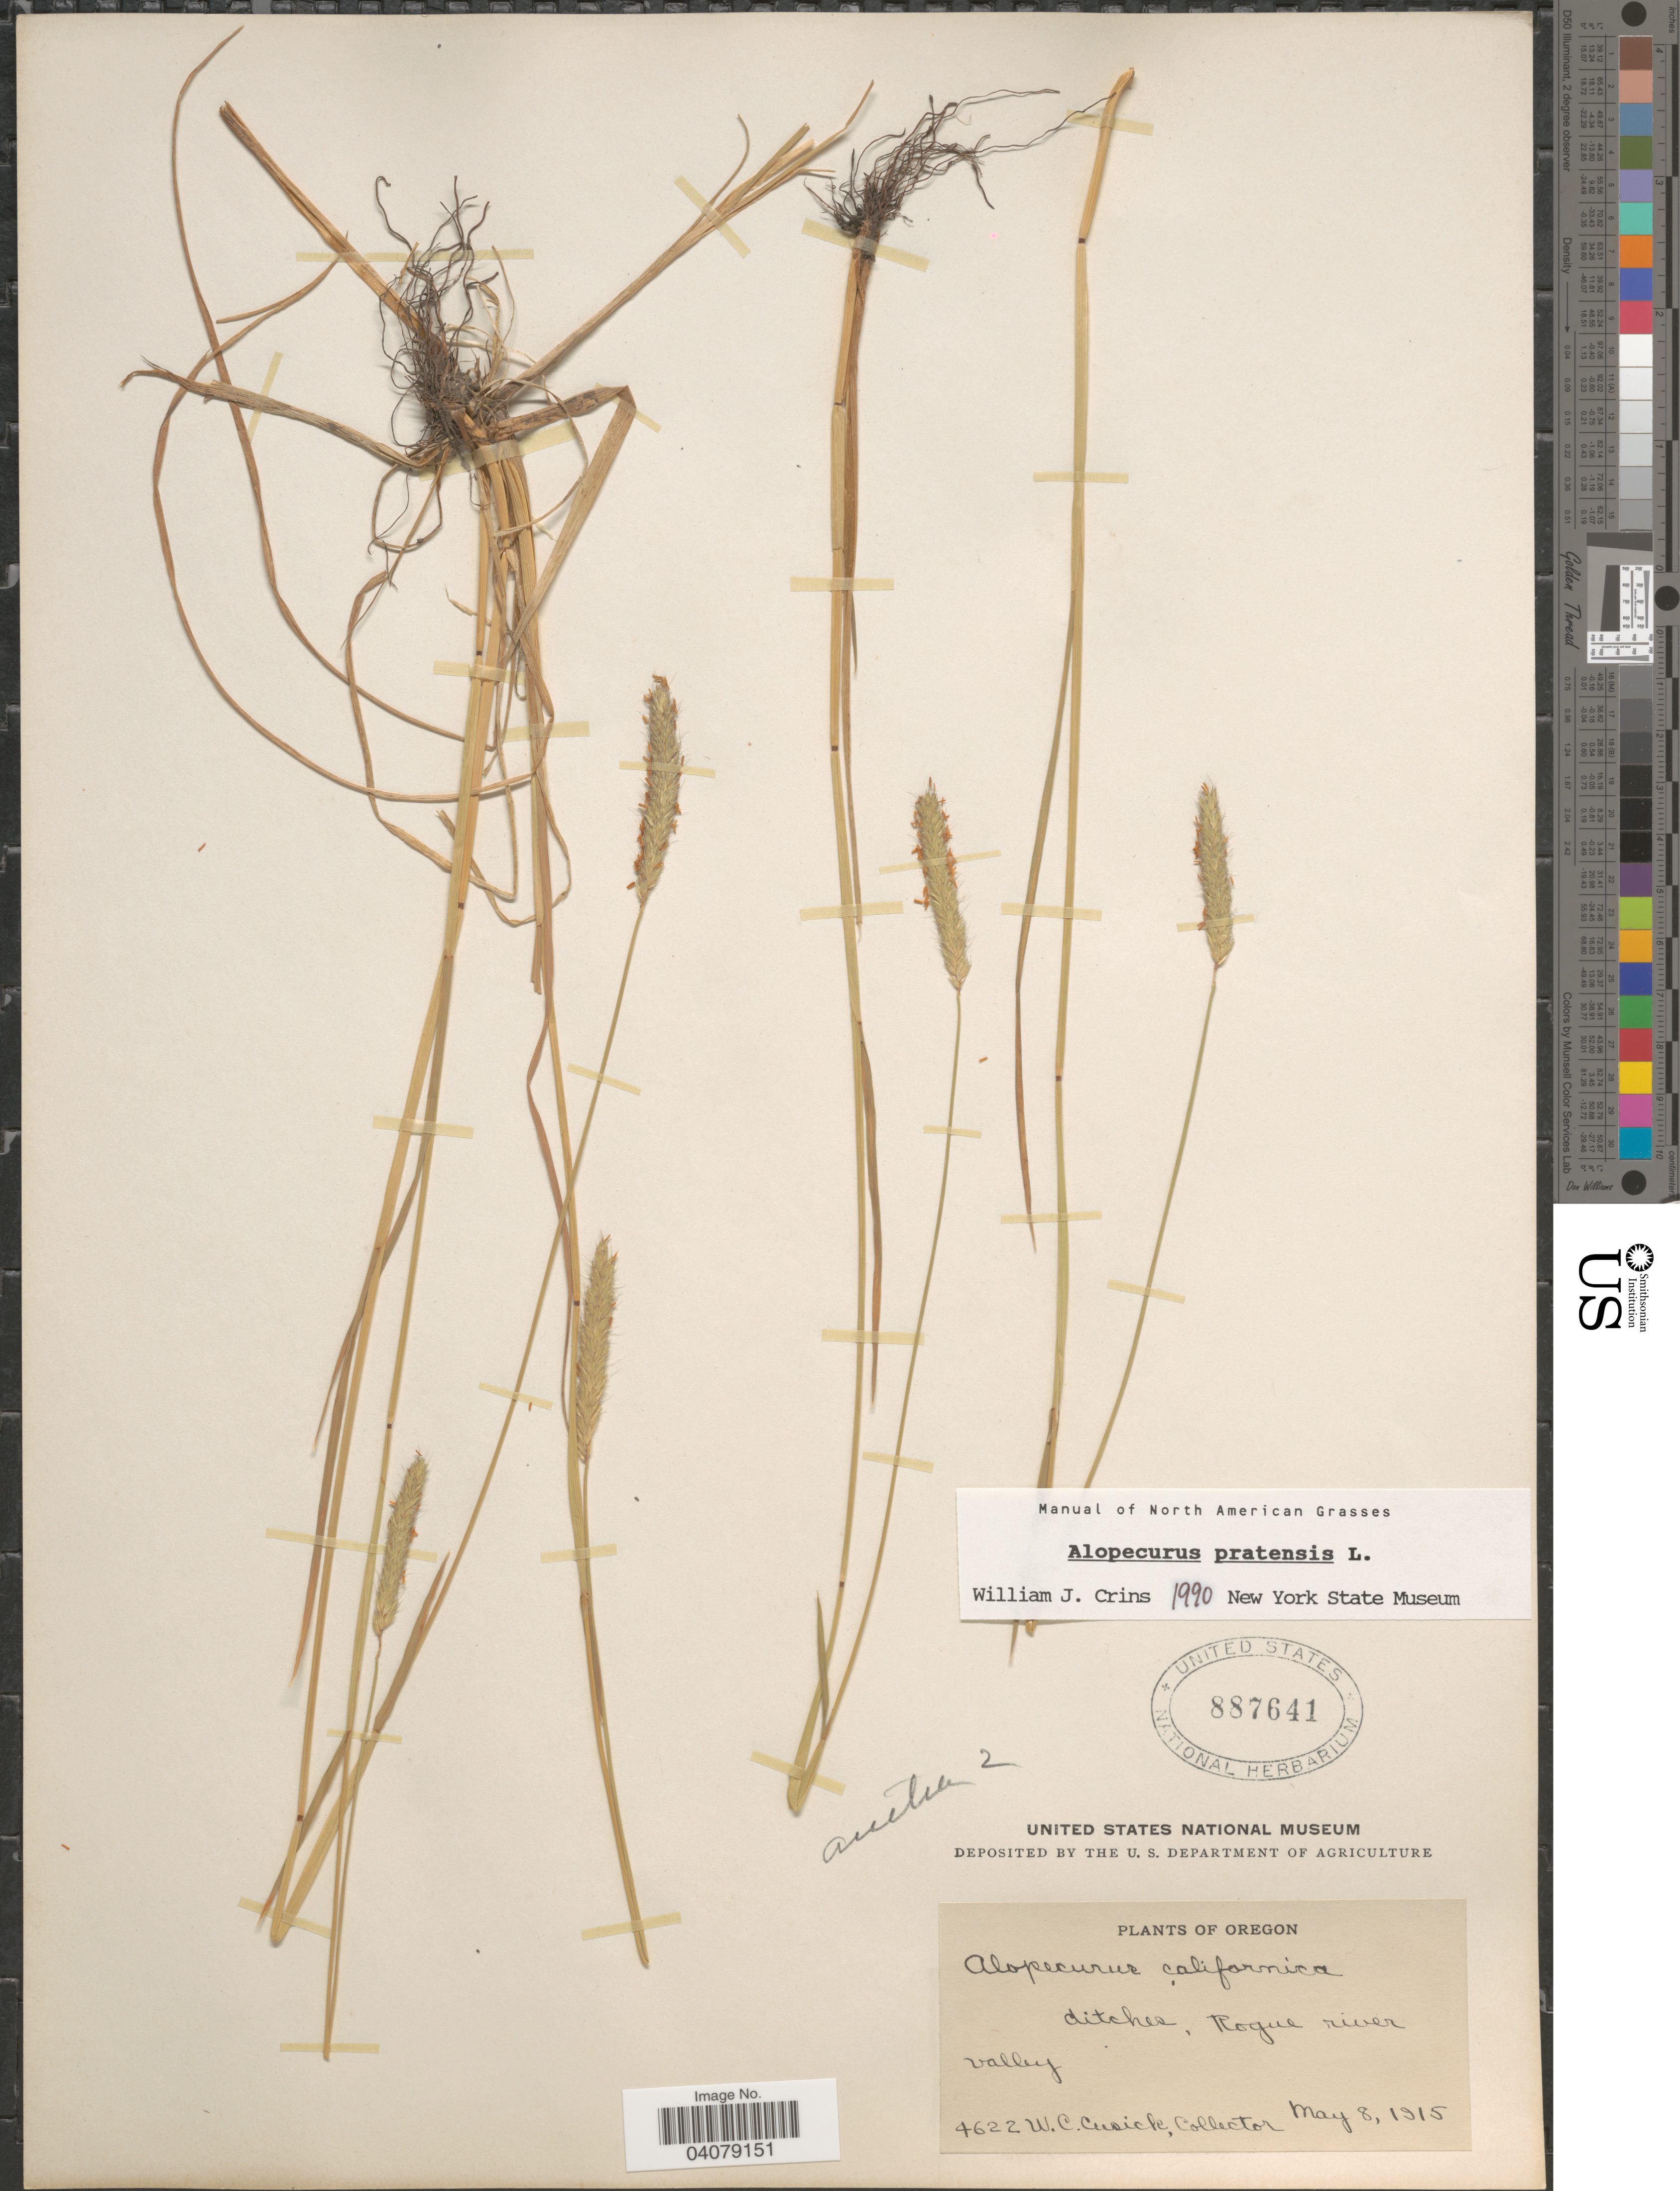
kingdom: Plantae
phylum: Tracheophyta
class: Liliopsida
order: Poales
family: Poaceae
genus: Alopecurus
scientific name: Alopecurus pratensis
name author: L.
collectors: W. C. Cusick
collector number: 4622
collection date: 1915-05-08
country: United States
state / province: Oregon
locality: Ditches, Rogue river valley.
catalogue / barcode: US 887641